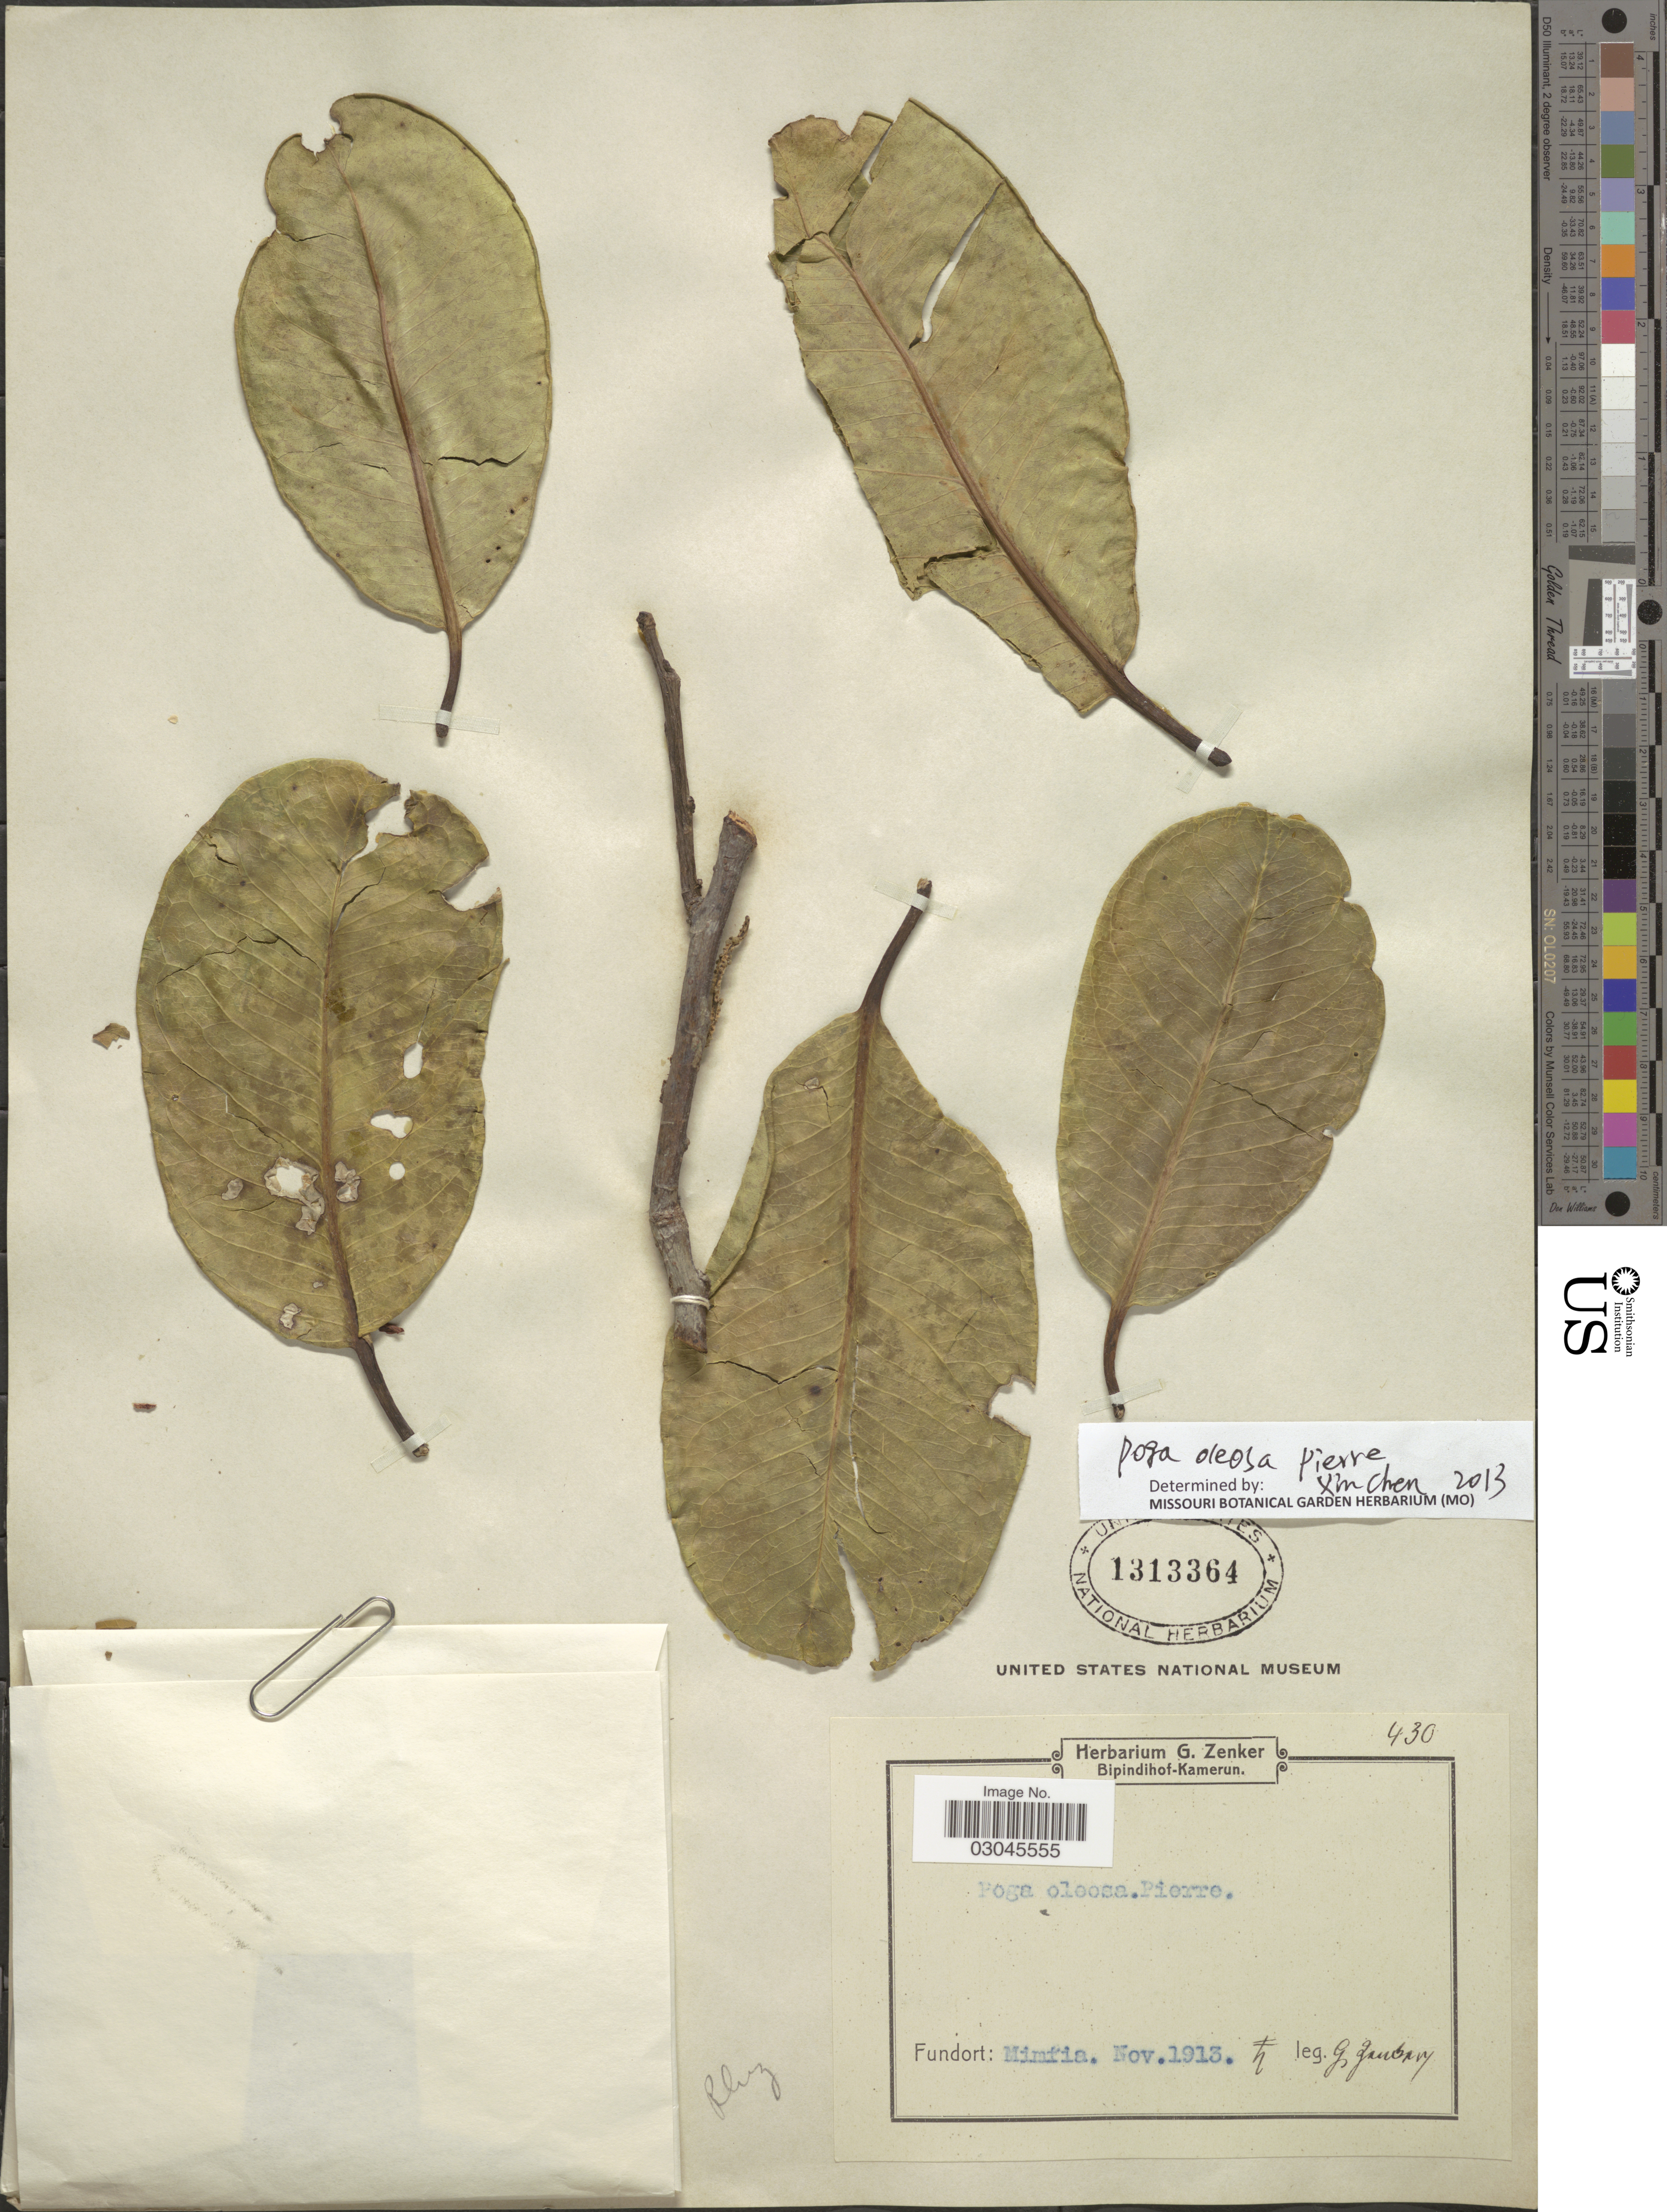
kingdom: Plantae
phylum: Tracheophyta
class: Magnoliopsida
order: Cucurbitales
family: Anisophylleaceae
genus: Poga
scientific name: Poga oleosa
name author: Pierre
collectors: G. A. Zenker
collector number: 430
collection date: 1913-11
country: Cameroon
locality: Mimfia.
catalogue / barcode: US 1313364